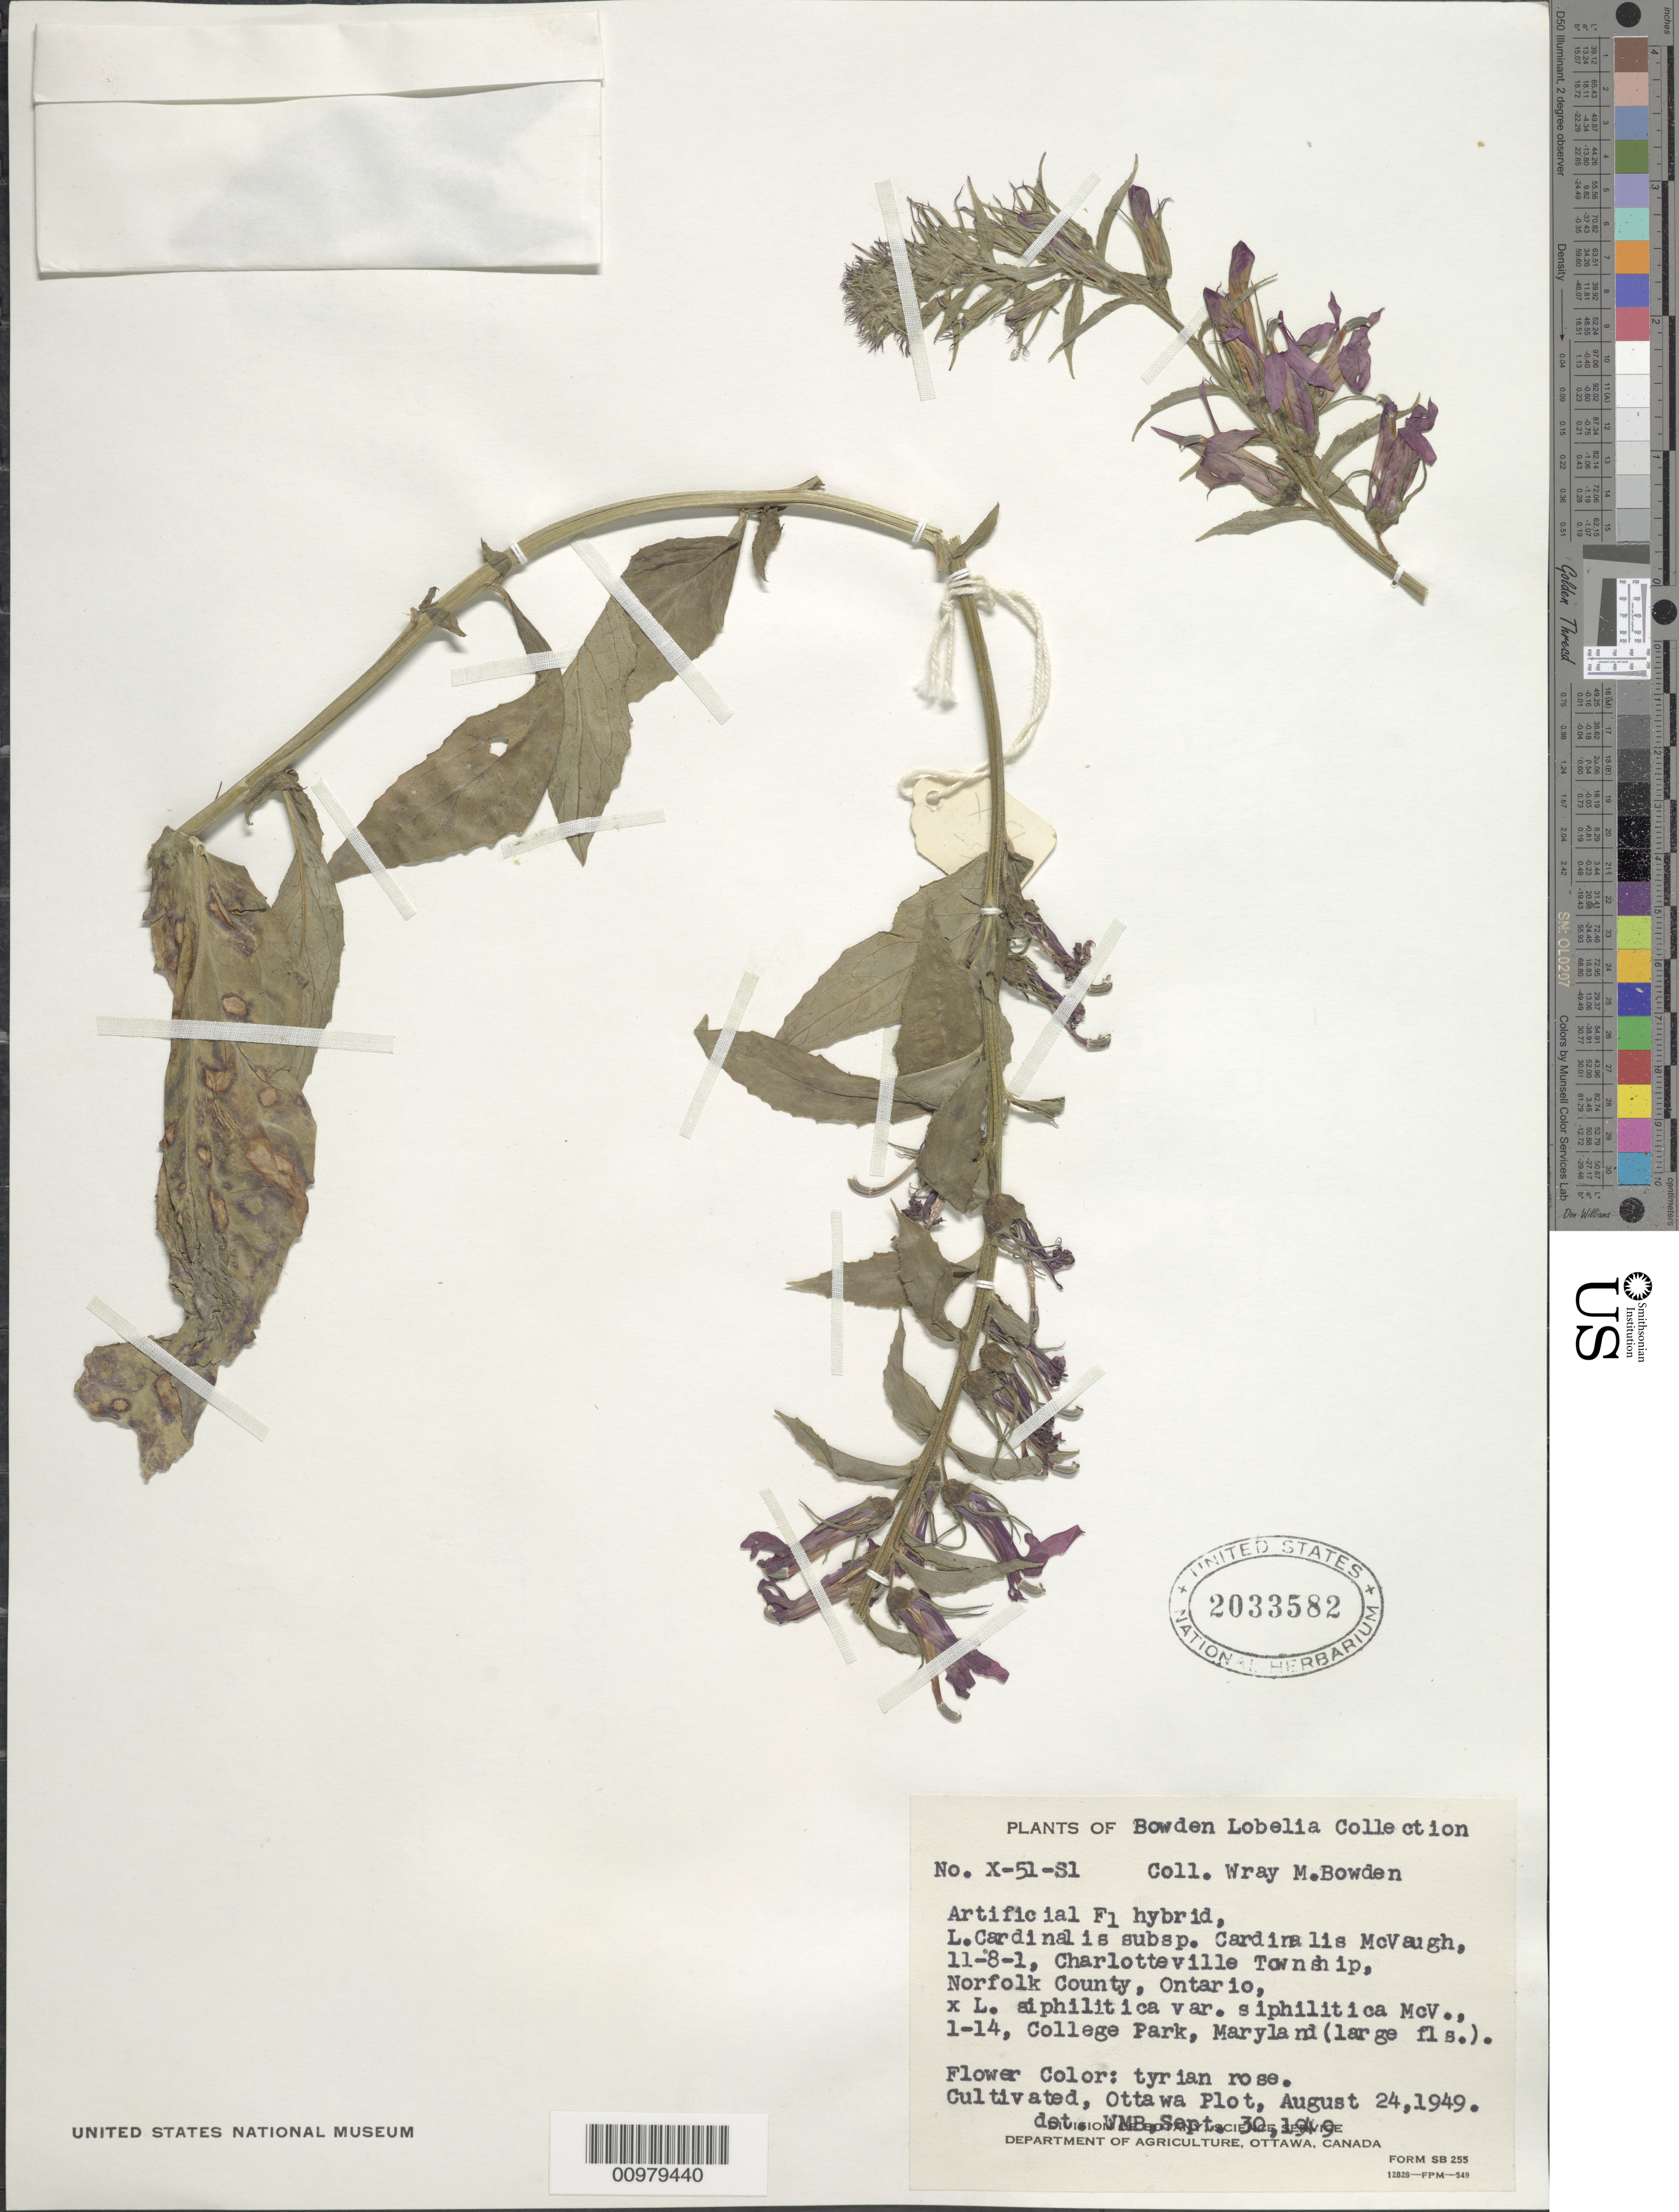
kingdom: Plantae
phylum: Tracheophyta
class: Magnoliopsida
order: Asterales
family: Campanulaceae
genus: Lobelia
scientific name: Lobelia cardinalis subsp. cardinalis x L. siphilitica L. var. siphilitica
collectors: W. M. Bowden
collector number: X-51-S1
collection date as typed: Aug. 24, 1949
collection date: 1949-08-24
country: Canada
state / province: Ontario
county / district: Ottawa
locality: Ottawa Plot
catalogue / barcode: US 2033582